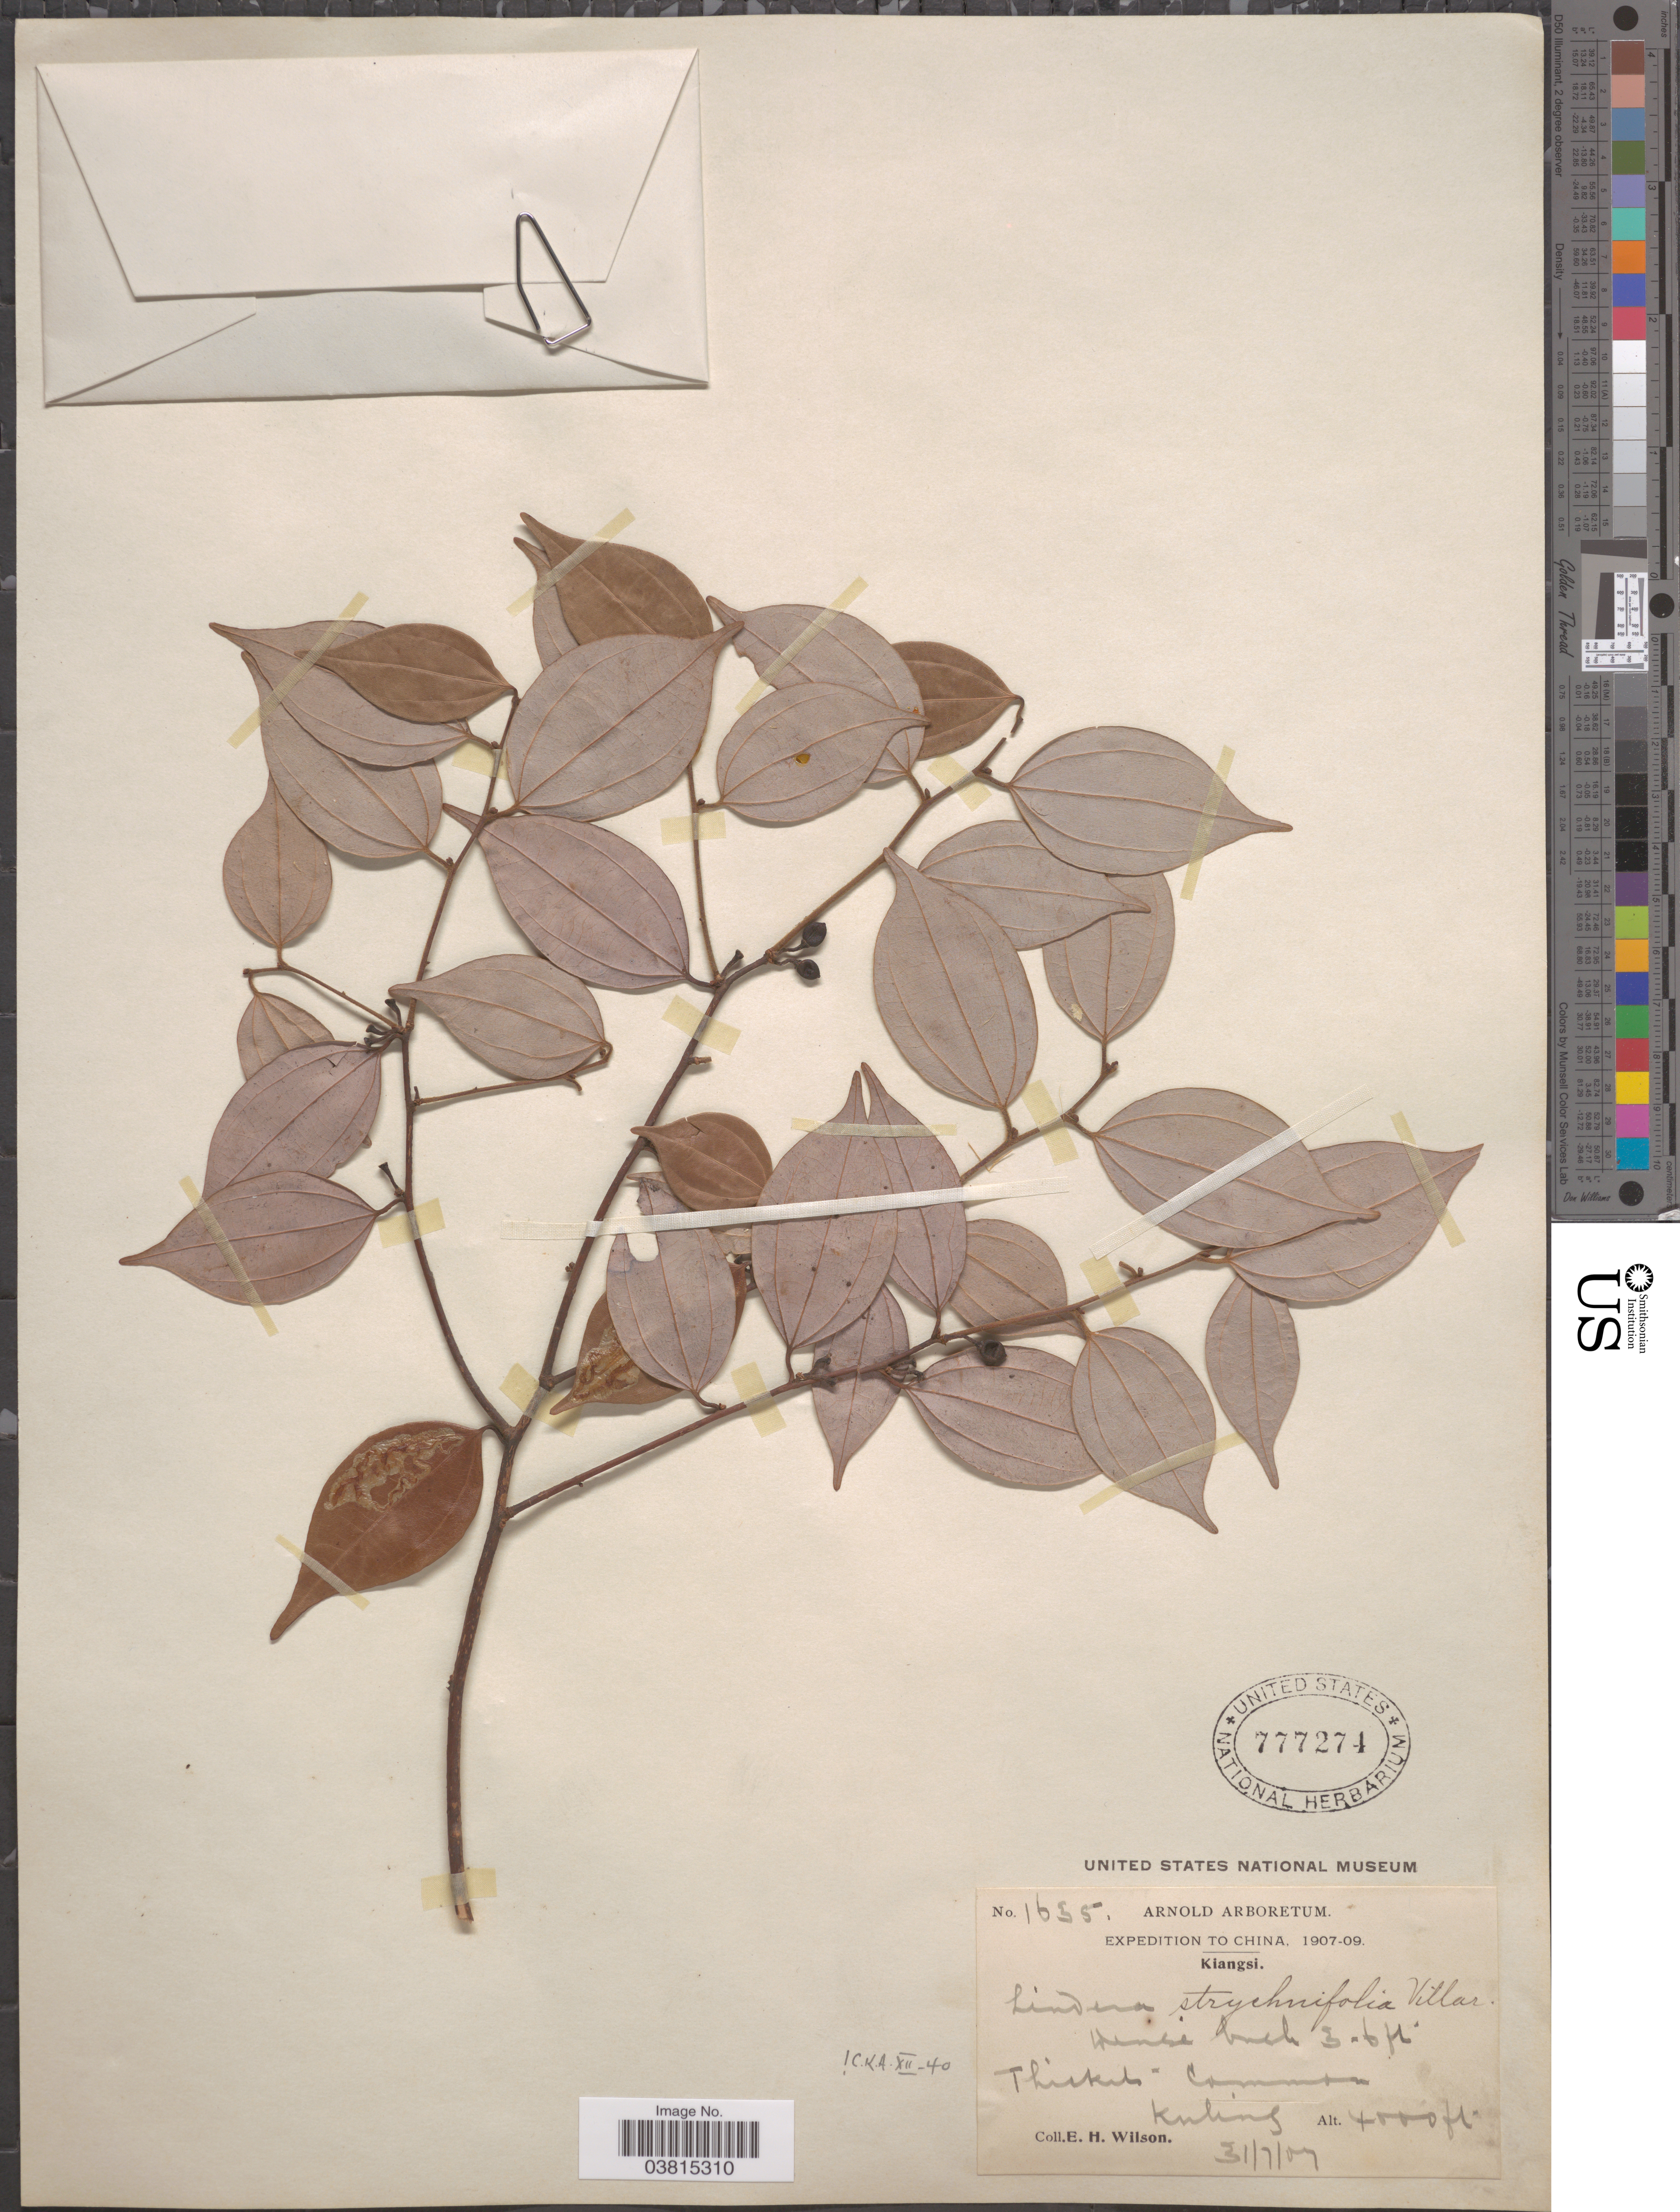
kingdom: Plantae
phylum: Tracheophyta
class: Magnoliopsida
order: Laurales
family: Lauraceae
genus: Lindera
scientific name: Lindera strychnifolia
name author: Fern.-Vill.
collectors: E. Wilson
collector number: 1635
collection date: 1907-07-31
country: China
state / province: Jiangxi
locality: Kiangsi. Kuling [interpreted] [unsure placement]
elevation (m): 1219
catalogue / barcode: US 777274